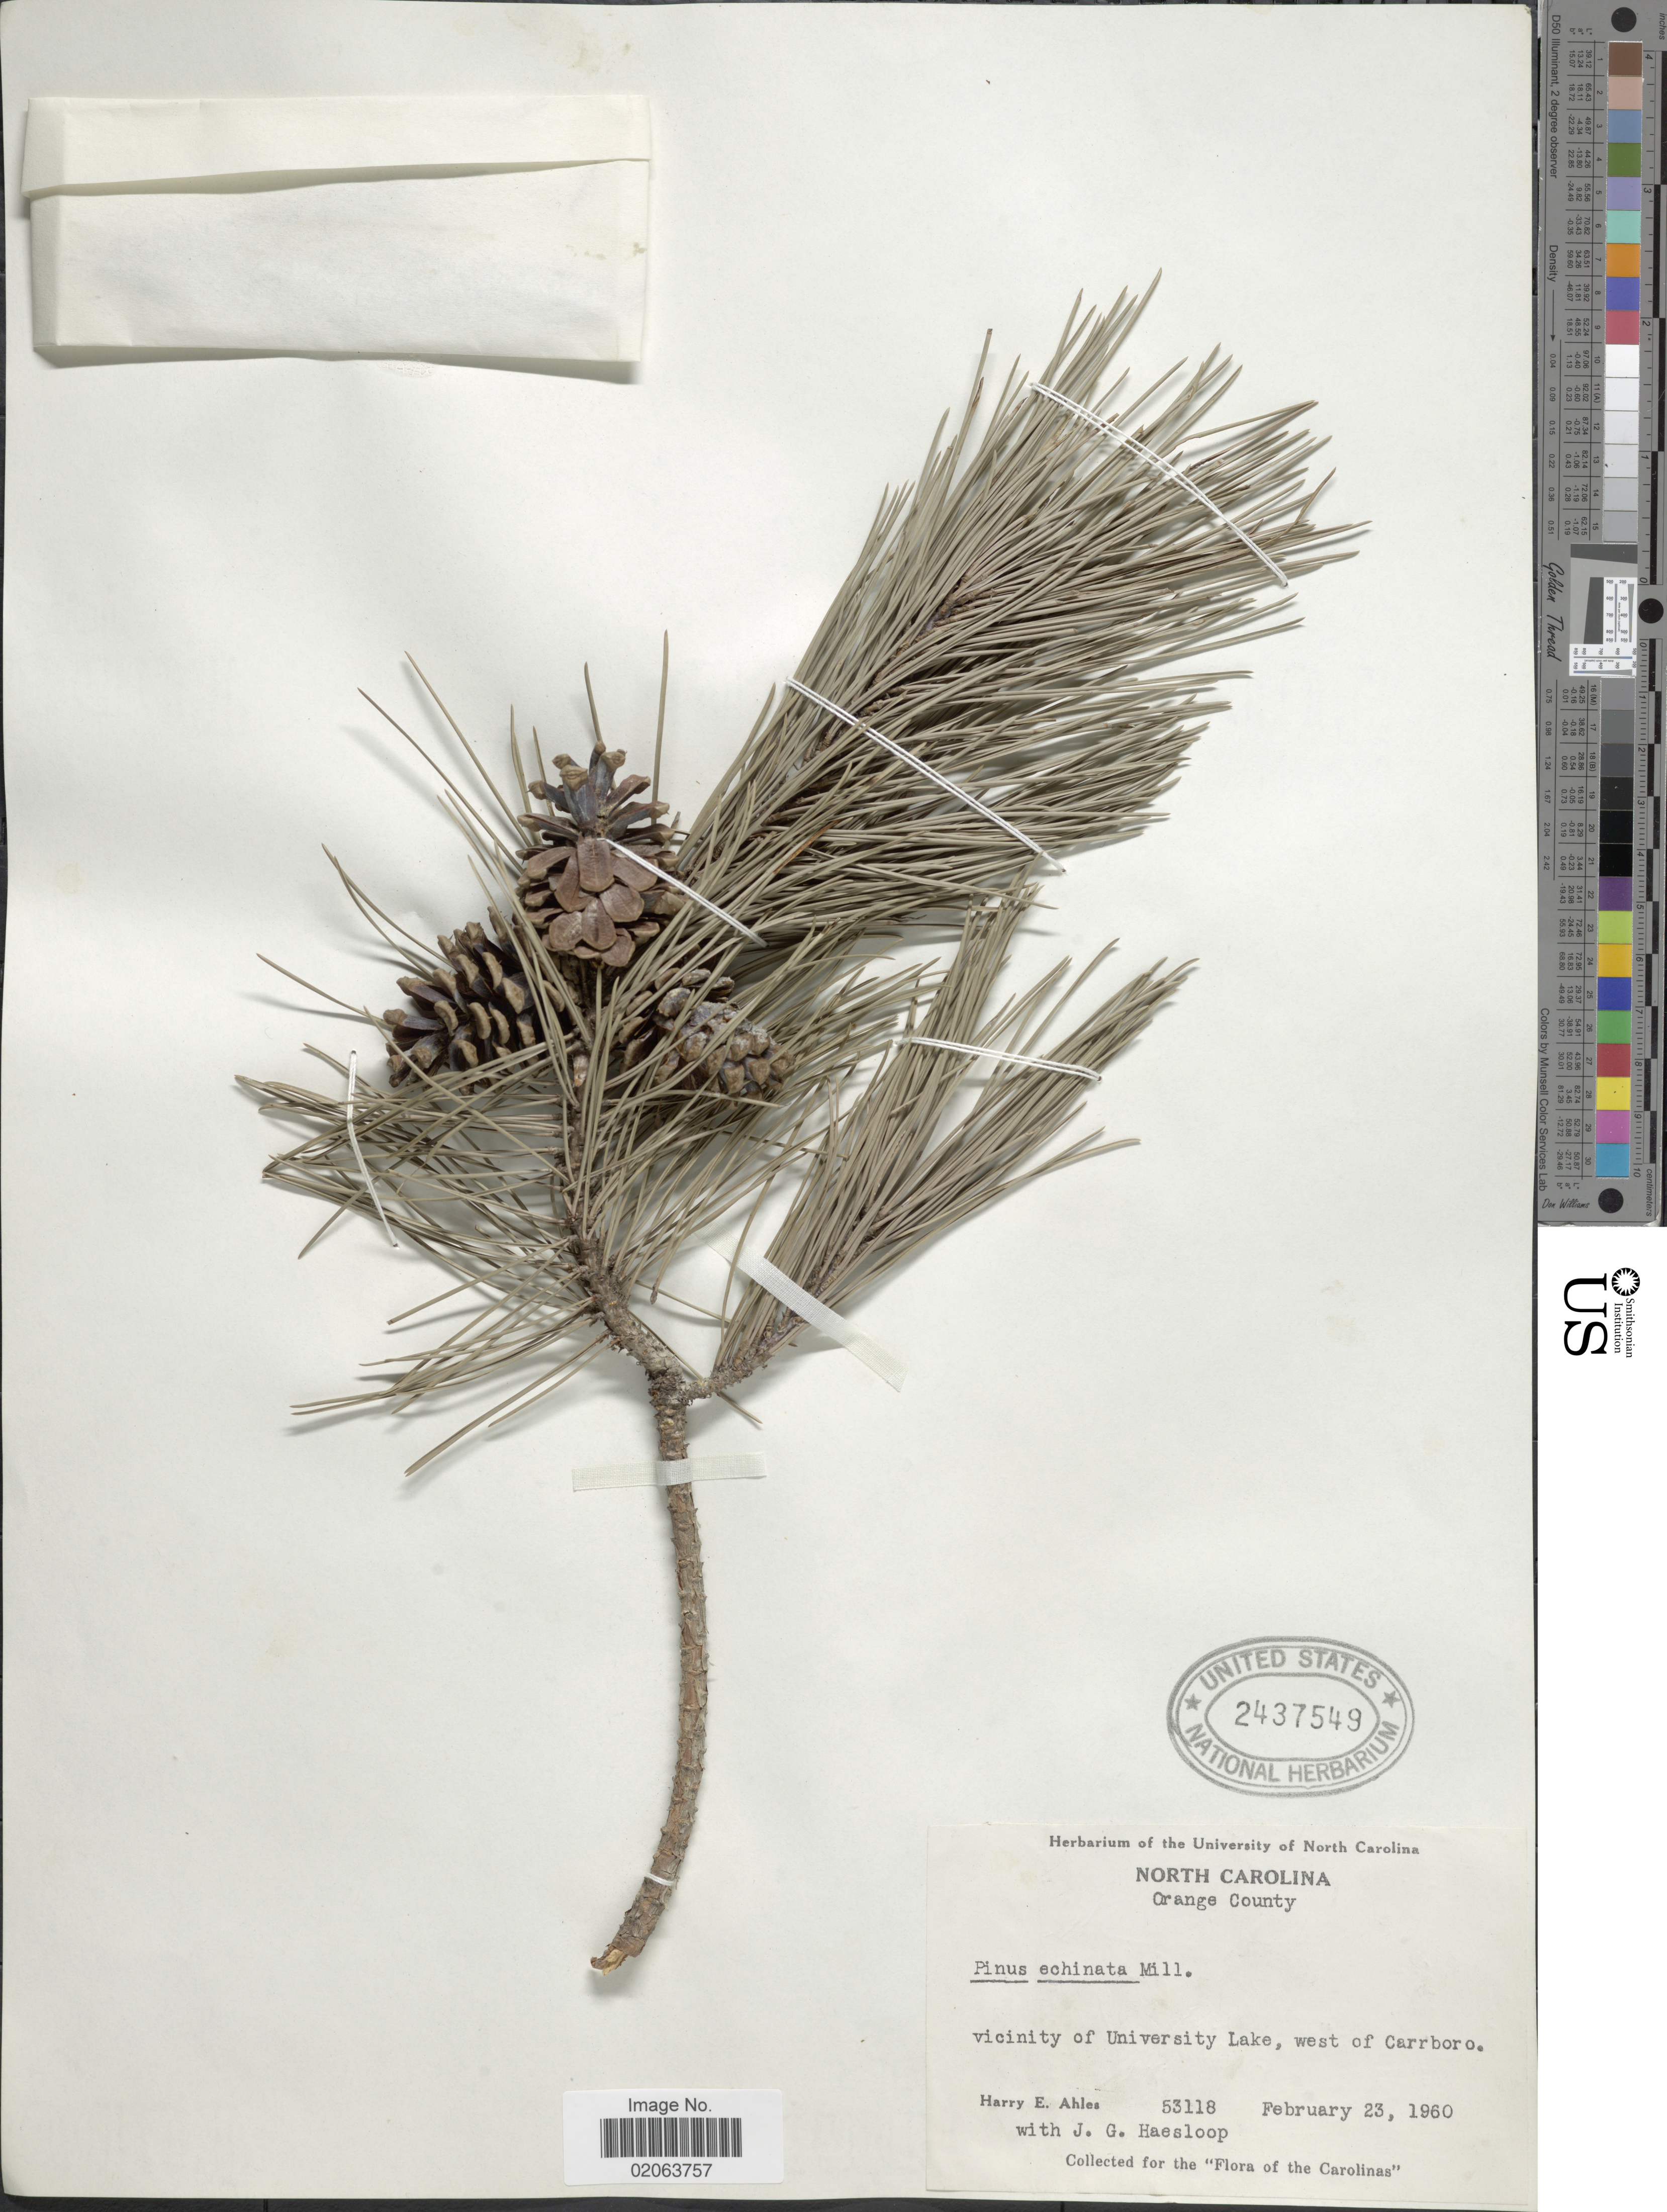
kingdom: Plantae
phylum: Tracheophyta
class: Pinopsida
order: Pinales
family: Pinaceae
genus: Pinus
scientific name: Pinus echinata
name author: Mill.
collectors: H. E. Ahles & J. Haesloop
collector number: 53118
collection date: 1960-02-23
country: United States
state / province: North Carolina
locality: Orange County. Vicinity of University Lake, west of Carrboro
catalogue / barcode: US 2437549